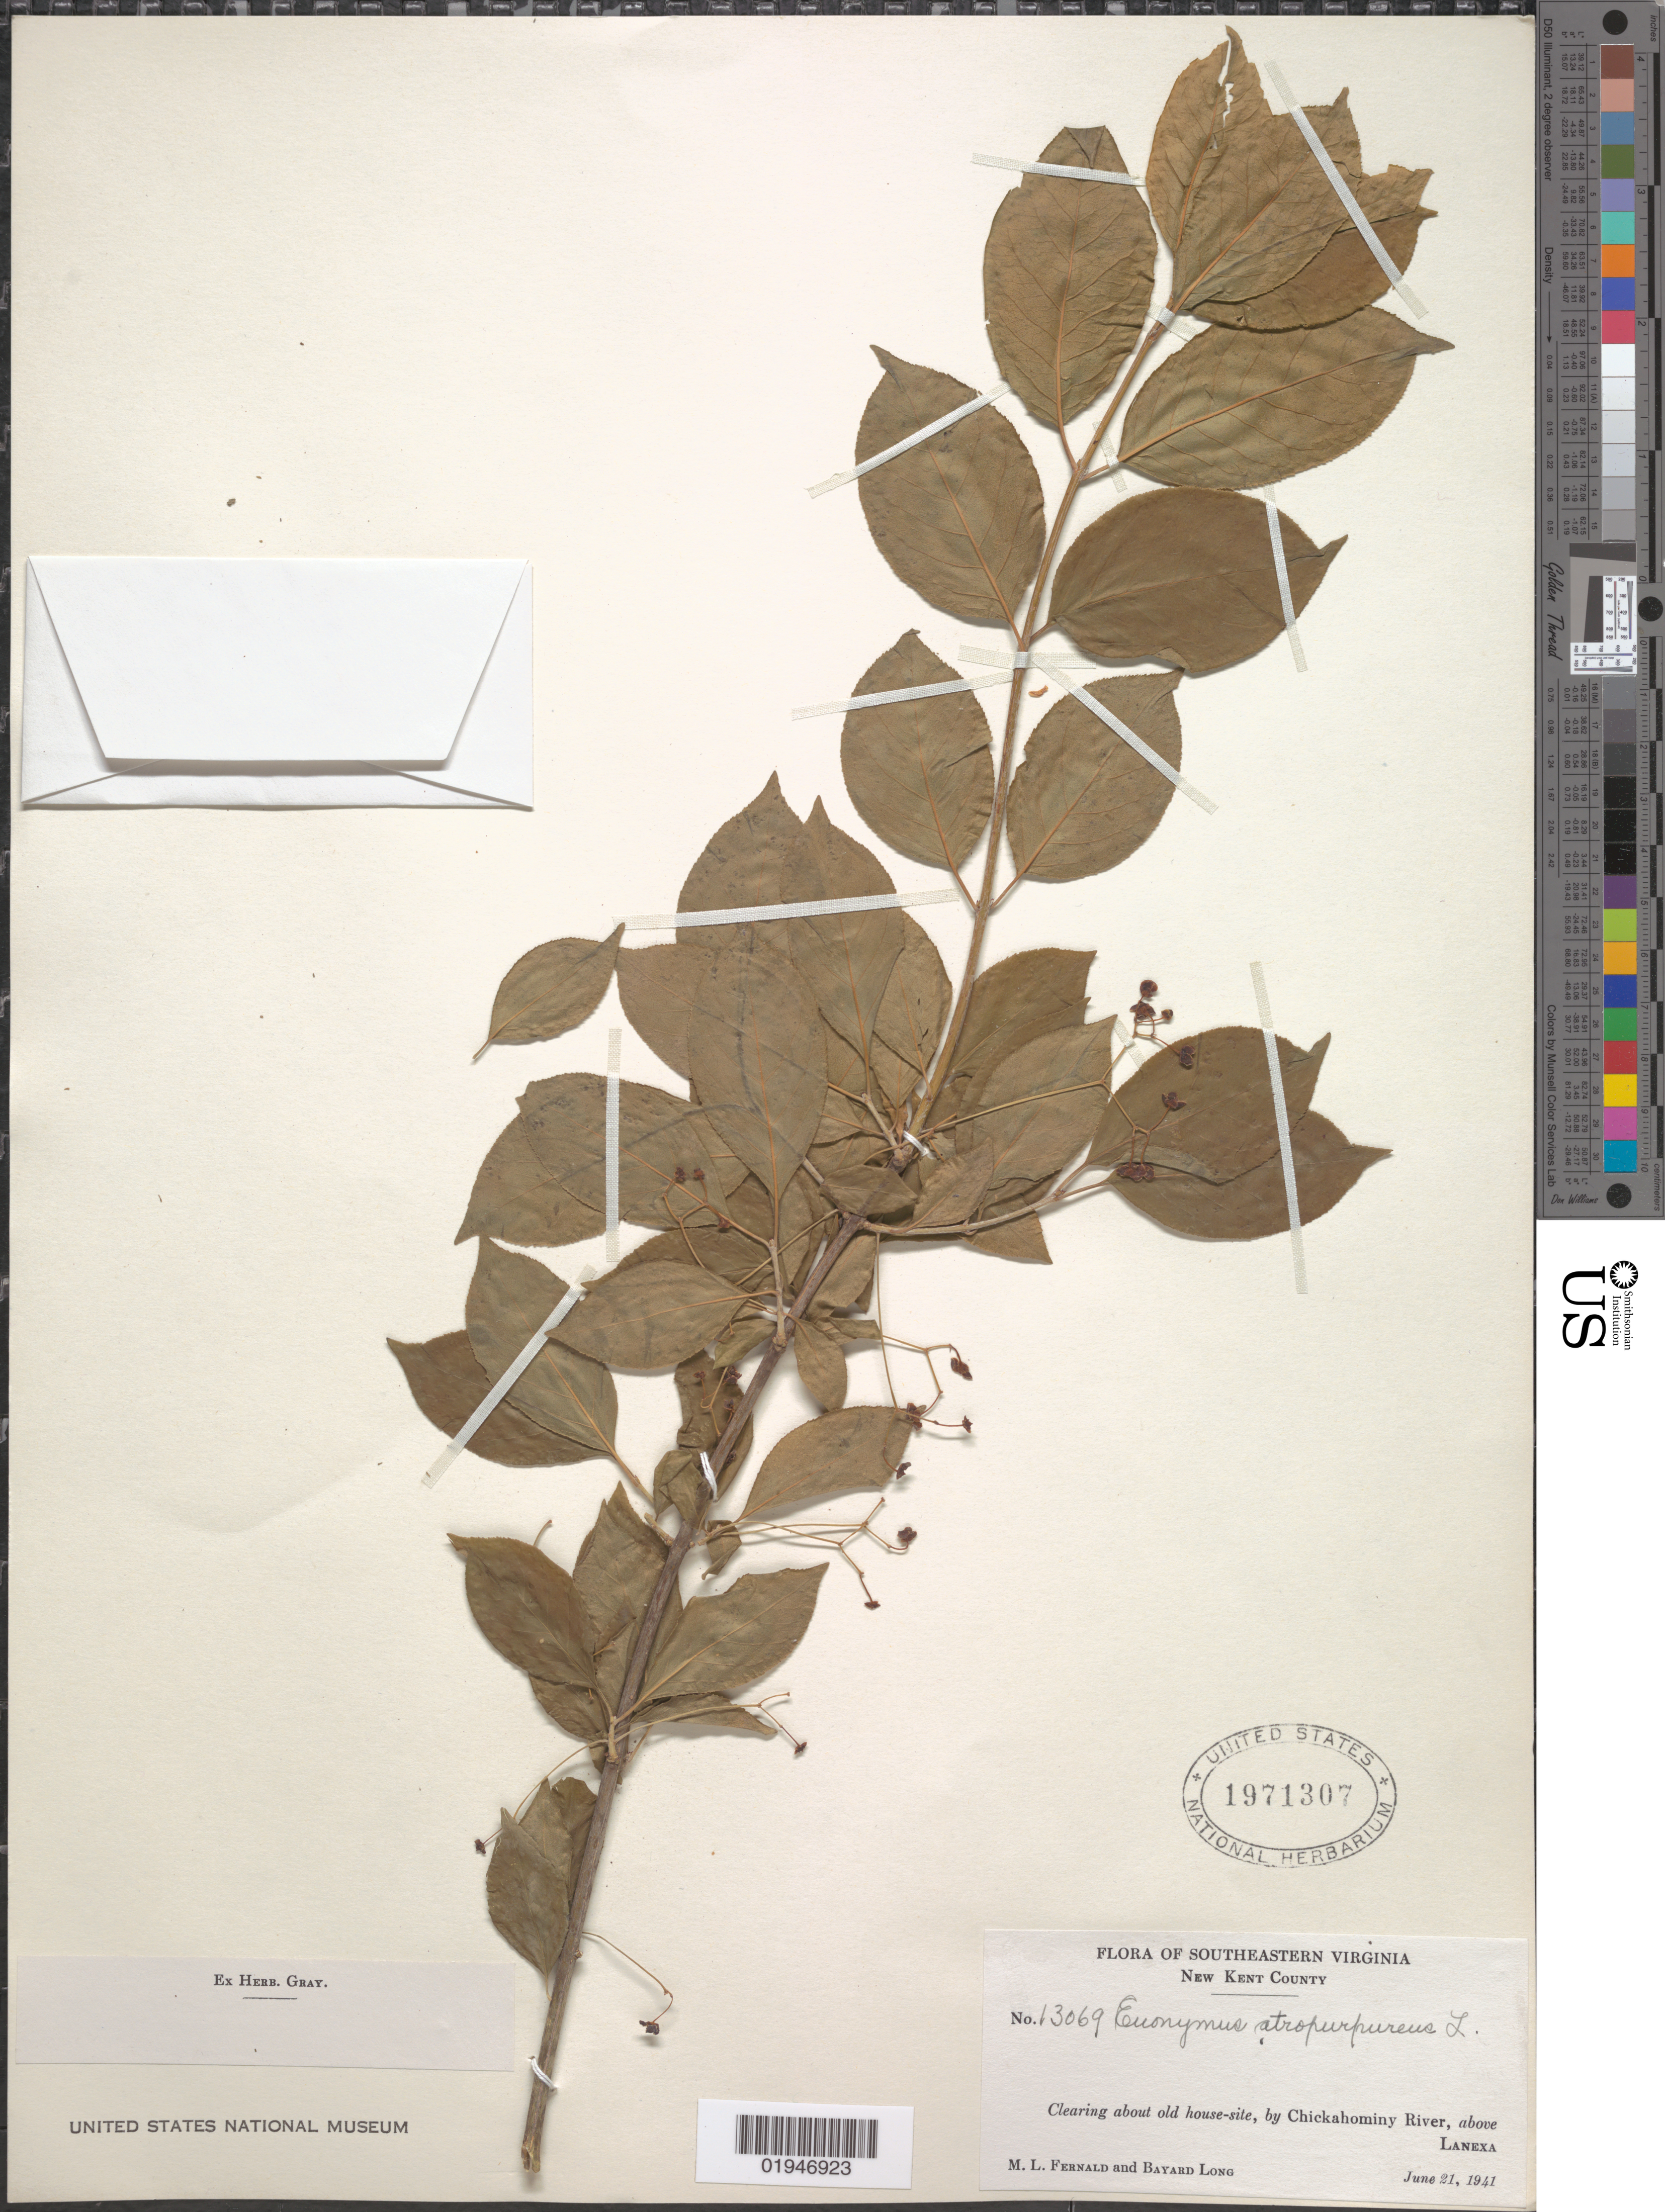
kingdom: Plantae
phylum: Tracheophyta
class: Magnoliopsida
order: Celastrales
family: Celastraceae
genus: Euonymus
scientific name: Euonymus atropurpureus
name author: Jacq.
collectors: M. L. Fernald & B. H. Long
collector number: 13069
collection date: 1941-06-21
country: United States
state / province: Virginia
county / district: New Kent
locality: Chickahominy River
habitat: Clearing about old house-site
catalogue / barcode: US 1971307